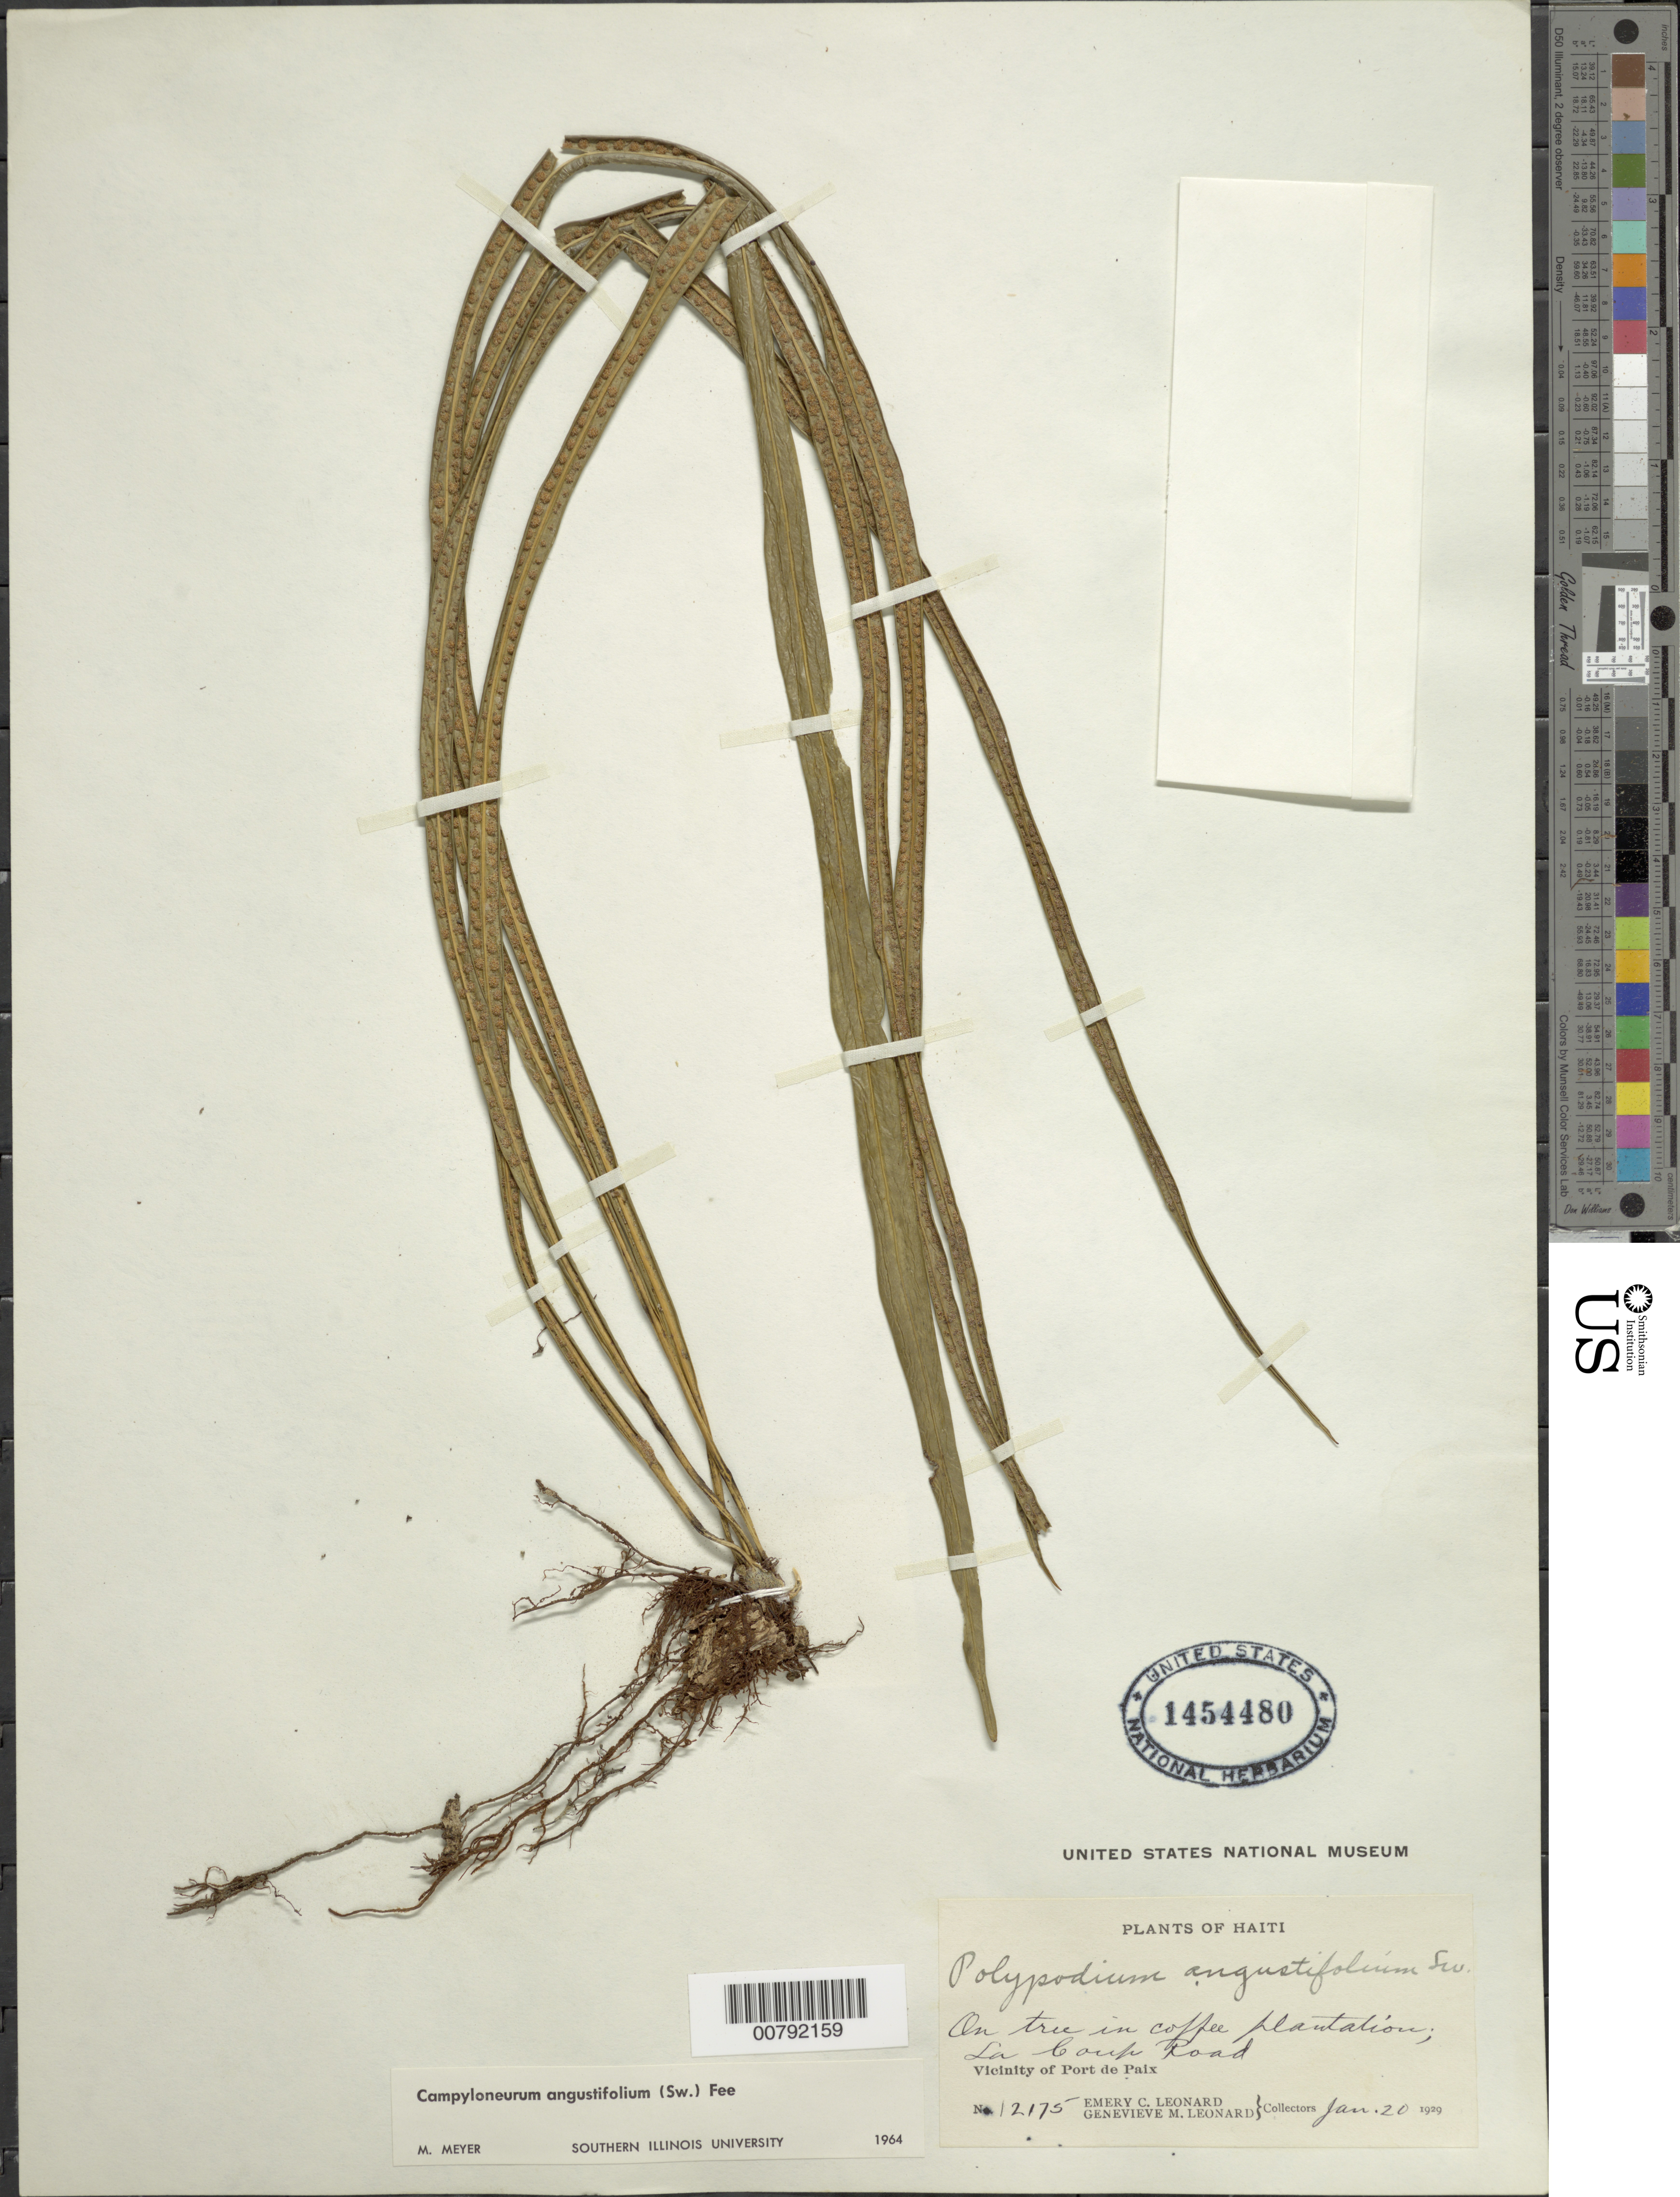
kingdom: Plantae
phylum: Tracheophyta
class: Polypodiopsida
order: Polypodiales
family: Polypodiaceae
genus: Campyloneurum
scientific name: Campyloneurum angustifolium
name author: (Sw.) Fée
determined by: Myer, M.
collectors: E. C. Leonard & G. M. Leonard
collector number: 12175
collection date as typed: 20 Jan 1929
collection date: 1929-01-20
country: Haiti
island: Hispaniola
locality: Port de Paix, La Coup road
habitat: On tree in coffee plantation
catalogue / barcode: US 1454480